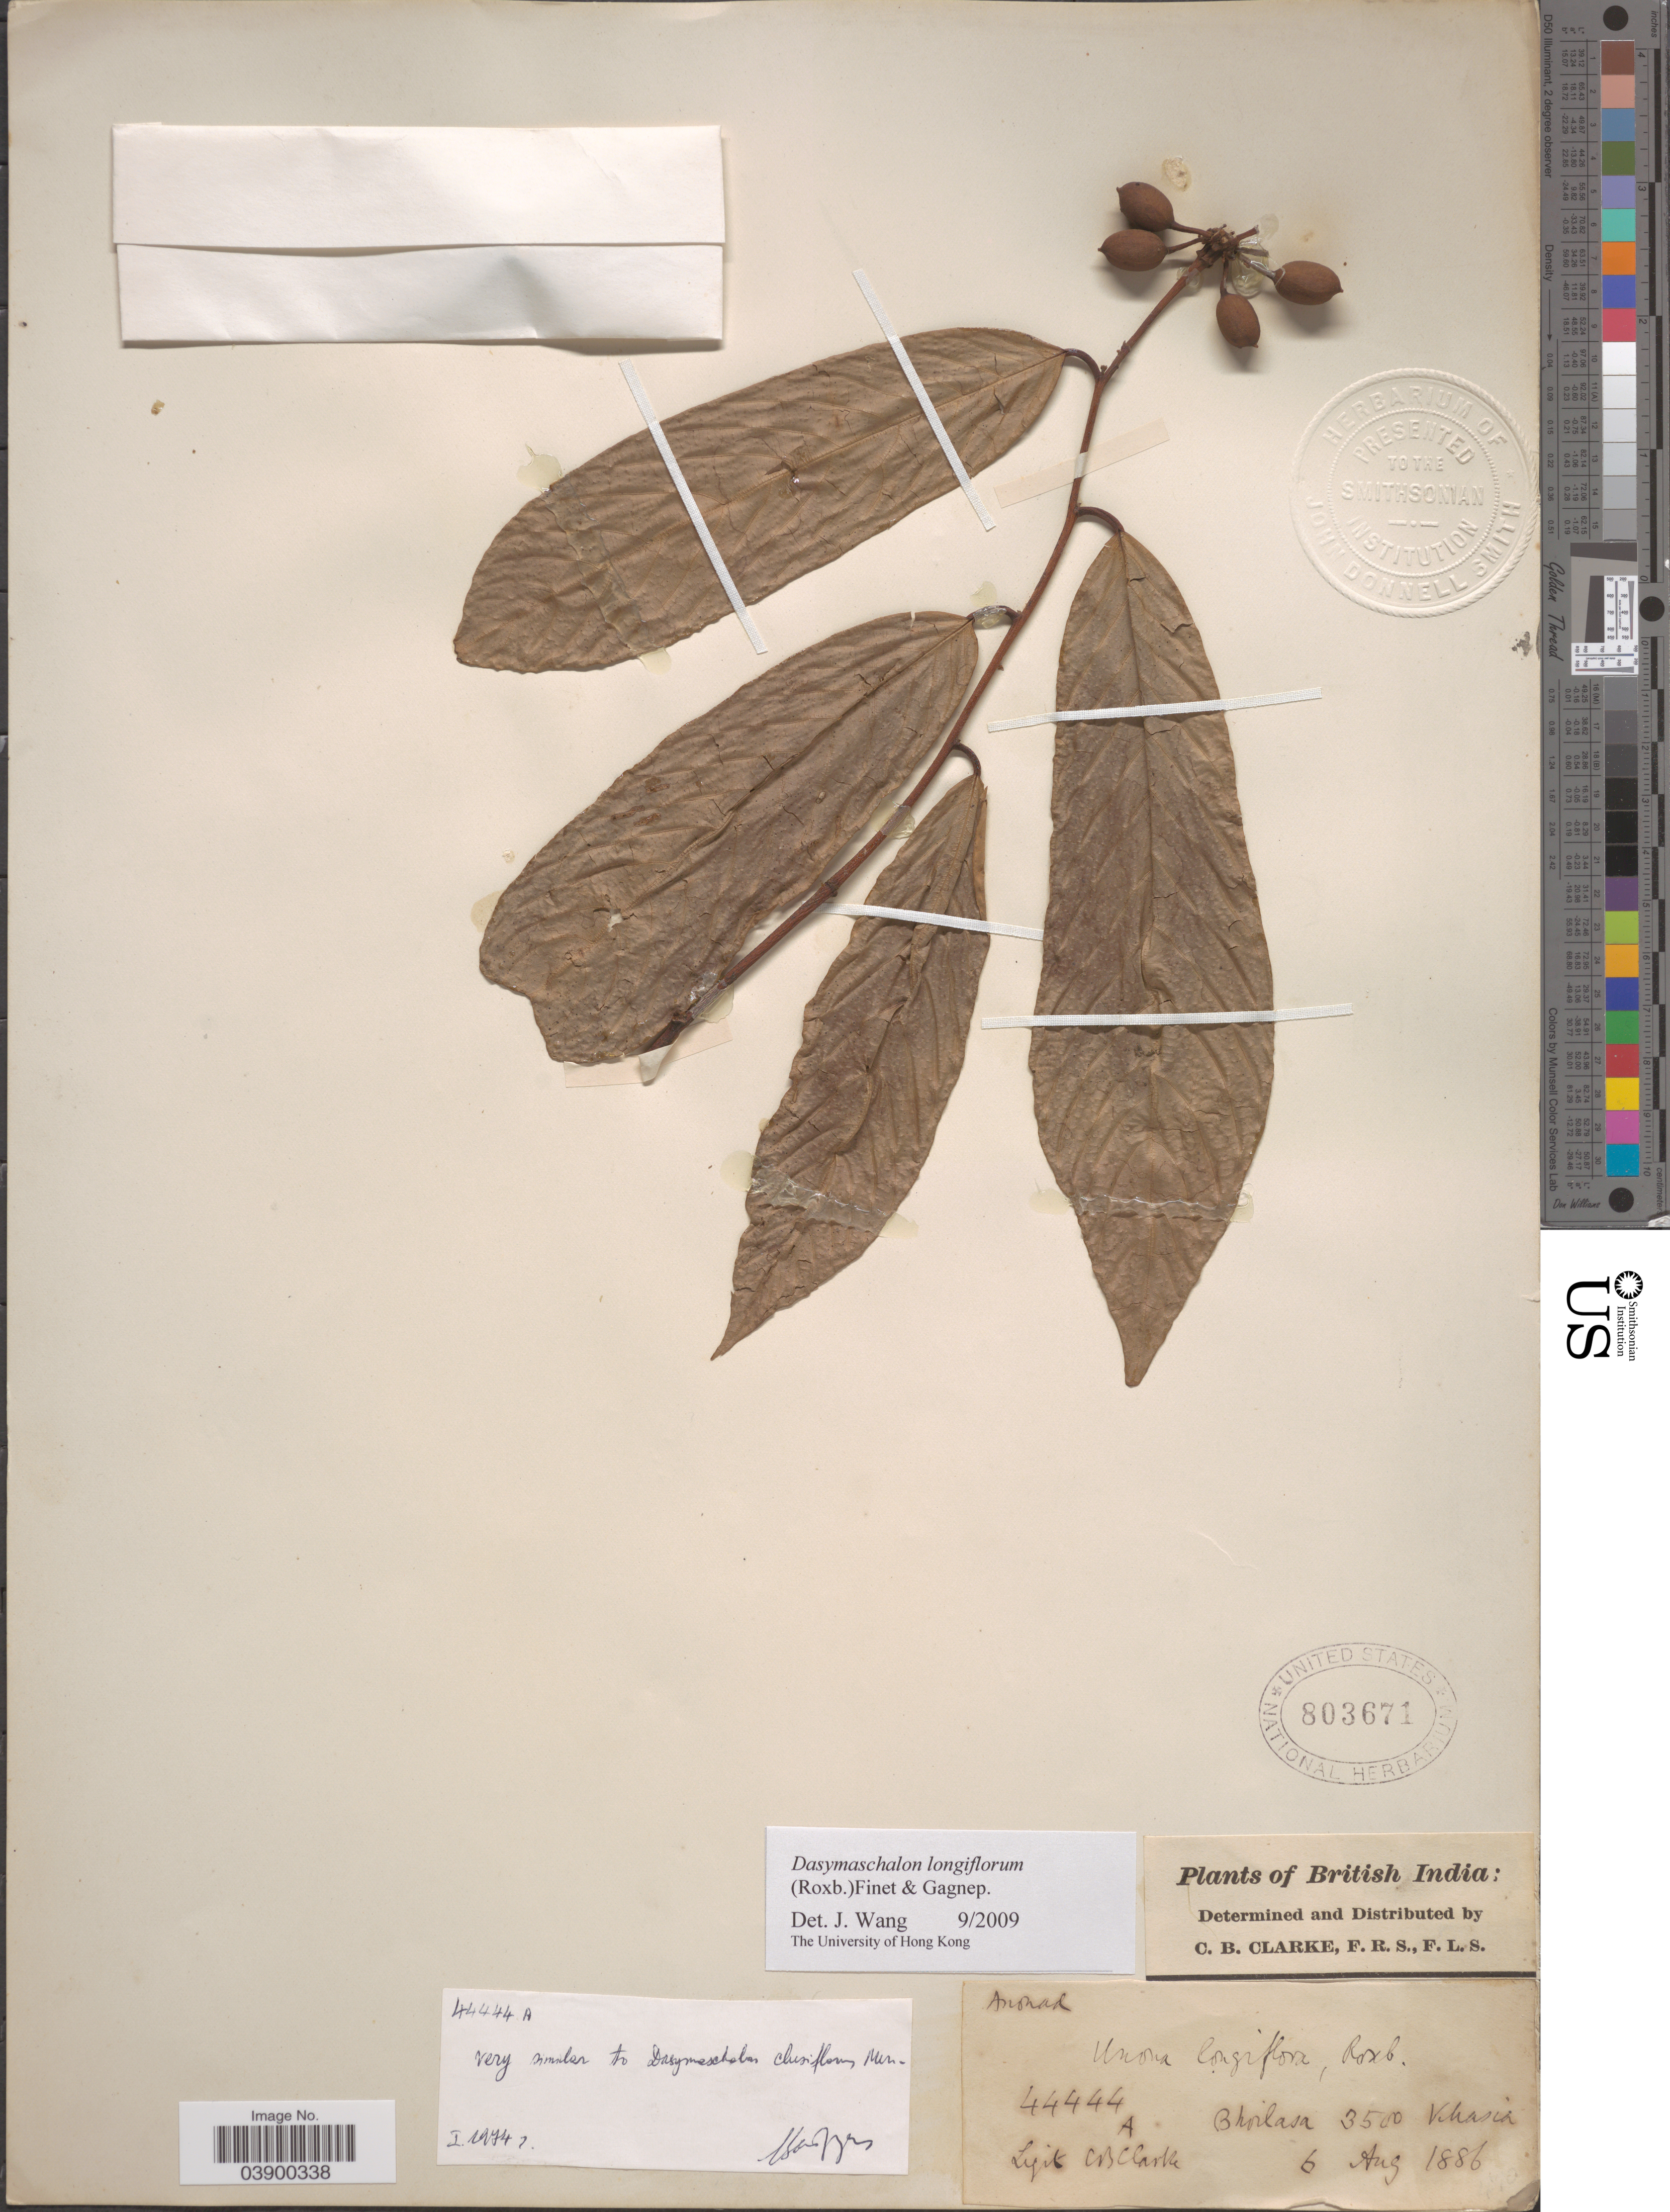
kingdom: Plantae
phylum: Tracheophyta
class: Magnoliopsida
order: Magnoliales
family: Annonaceae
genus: Dasymaschalon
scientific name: Dasymaschalon longiflorum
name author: (Roxb.) Finet & Gagnep.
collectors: C. B. Clarke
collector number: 44444A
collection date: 1886-08-06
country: India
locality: British India. Bhoilasa. Khasia.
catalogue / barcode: US 803671